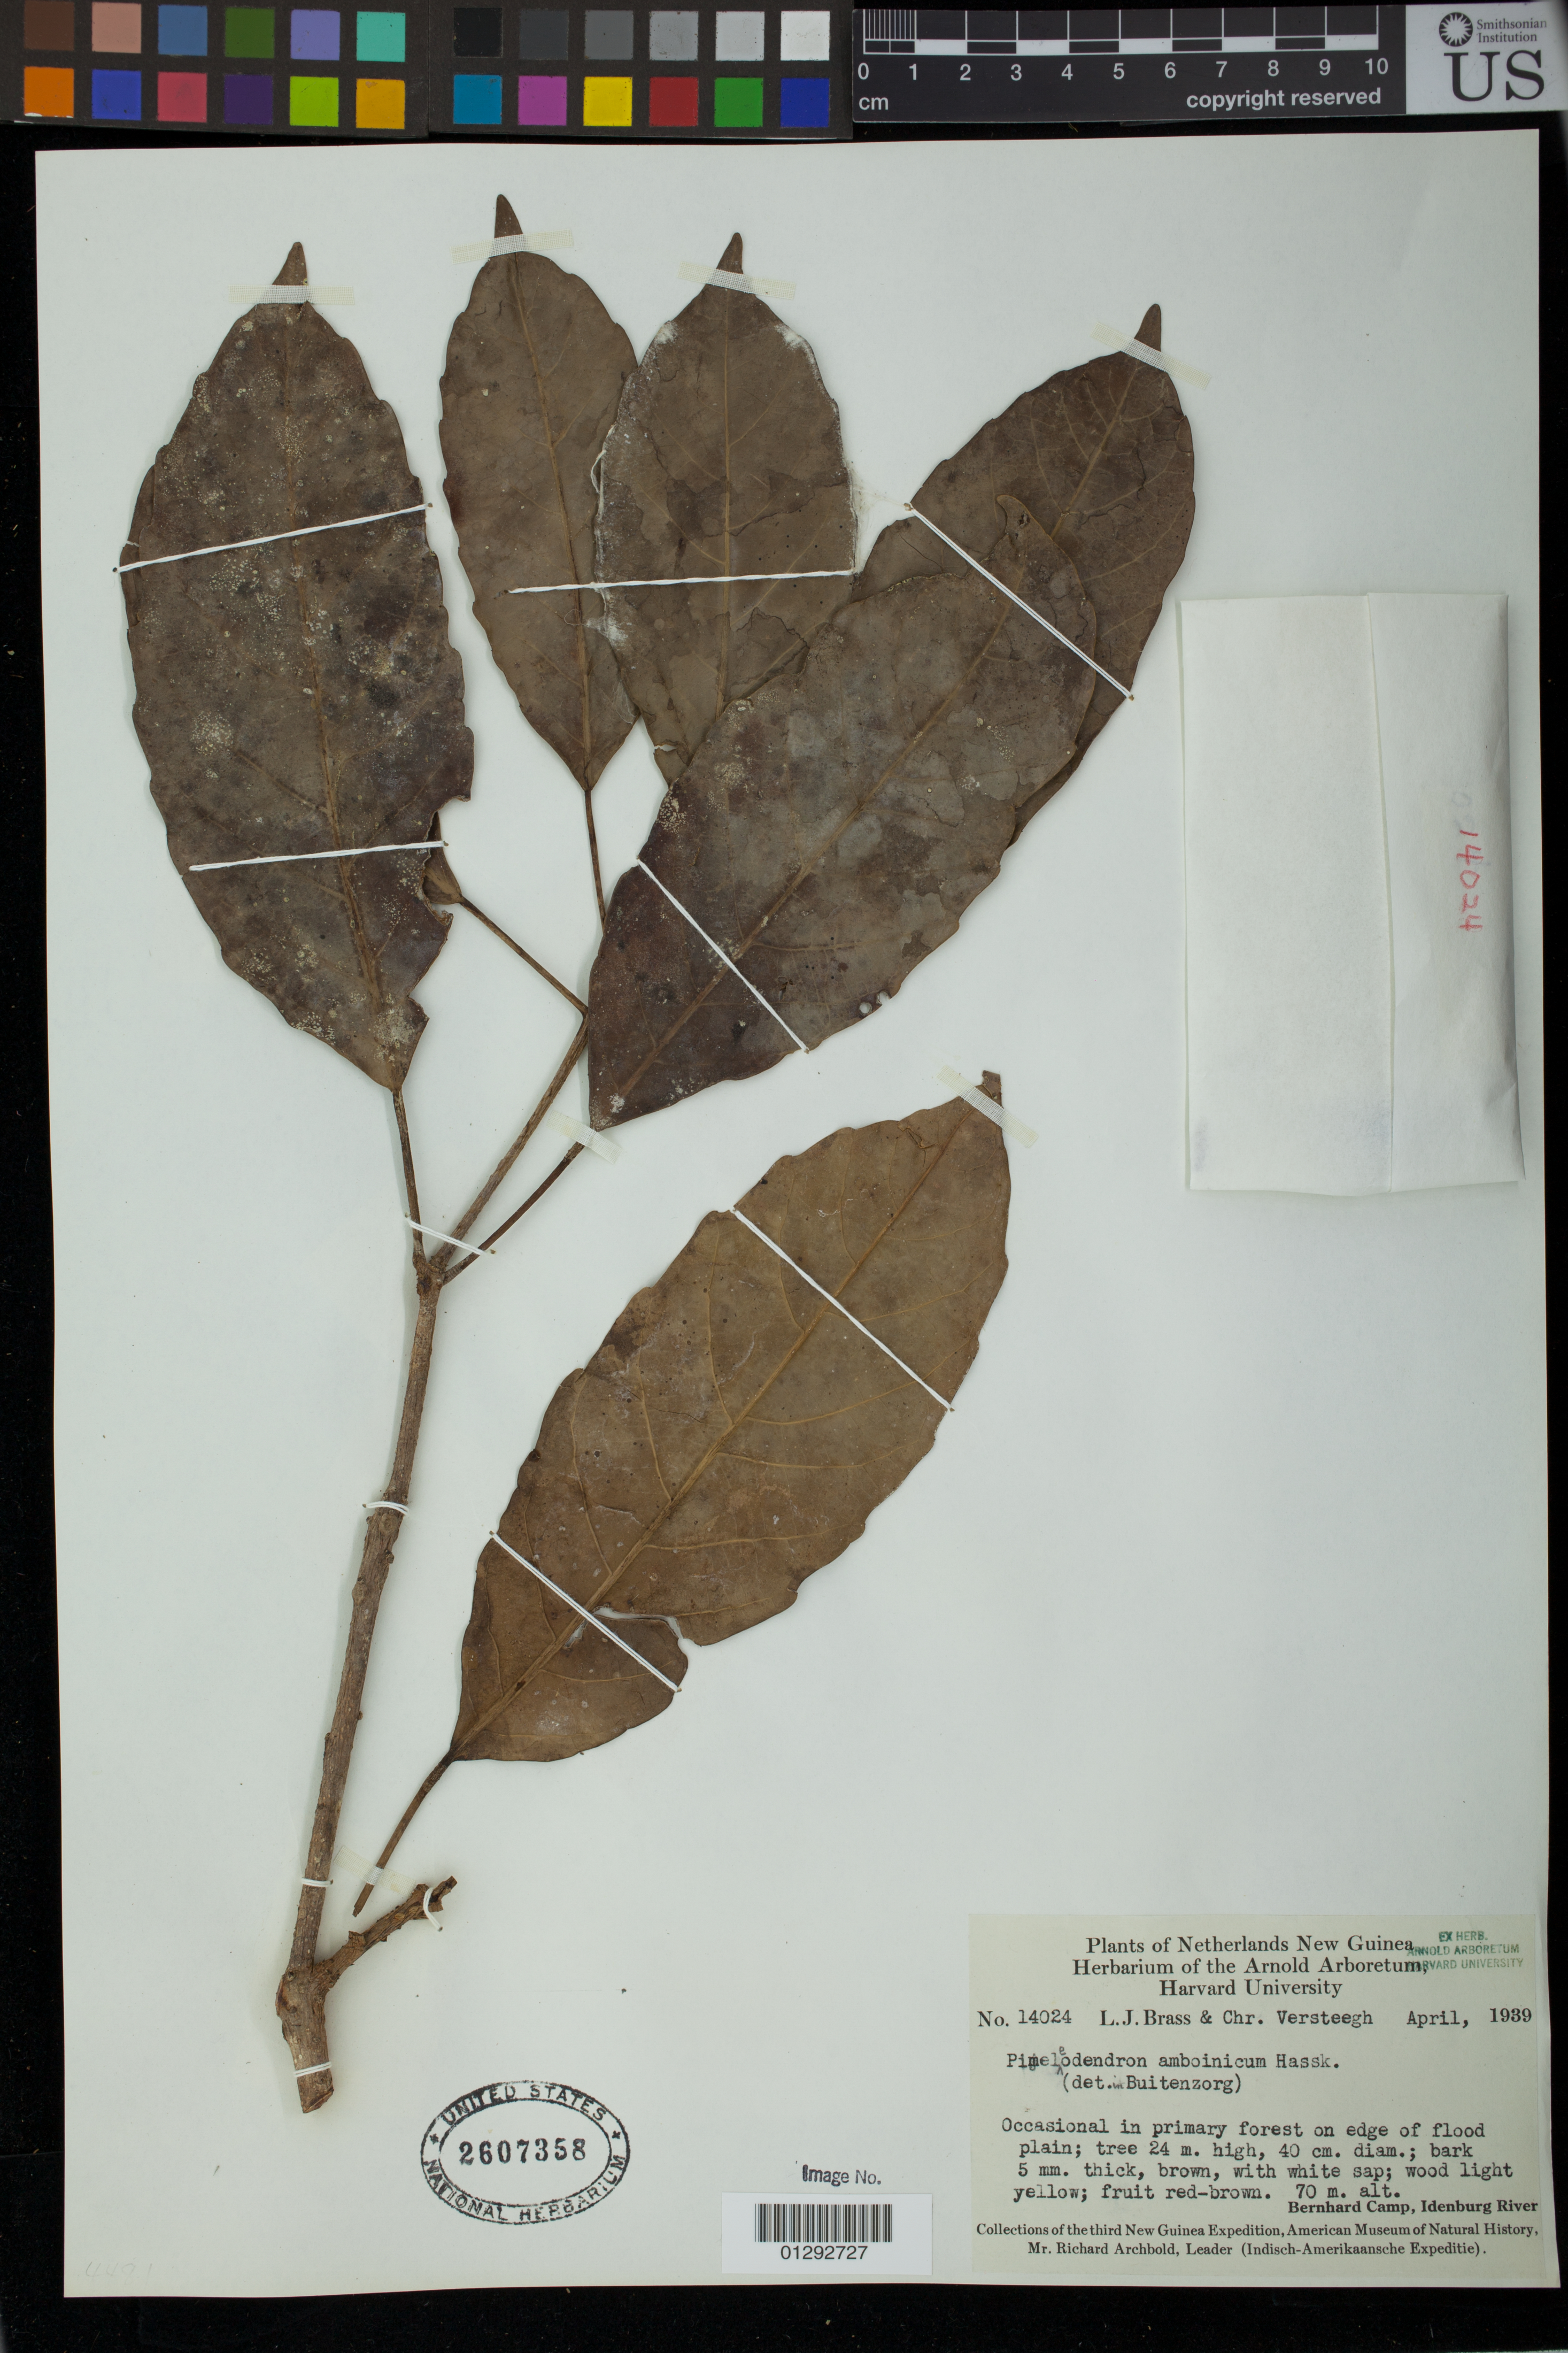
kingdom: Plantae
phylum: Tracheophyta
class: Magnoliopsida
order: Malpighiales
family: Euphorbiaceae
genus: Pimelodendron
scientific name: Pimelodendron amboinicum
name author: Hassk.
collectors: L. J. Brass & C. Versteegh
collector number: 14024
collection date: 1939-04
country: Indonesia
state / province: Papua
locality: Bernhard Camp, Idenburg River (now known as Taritatu River).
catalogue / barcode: US 2607358